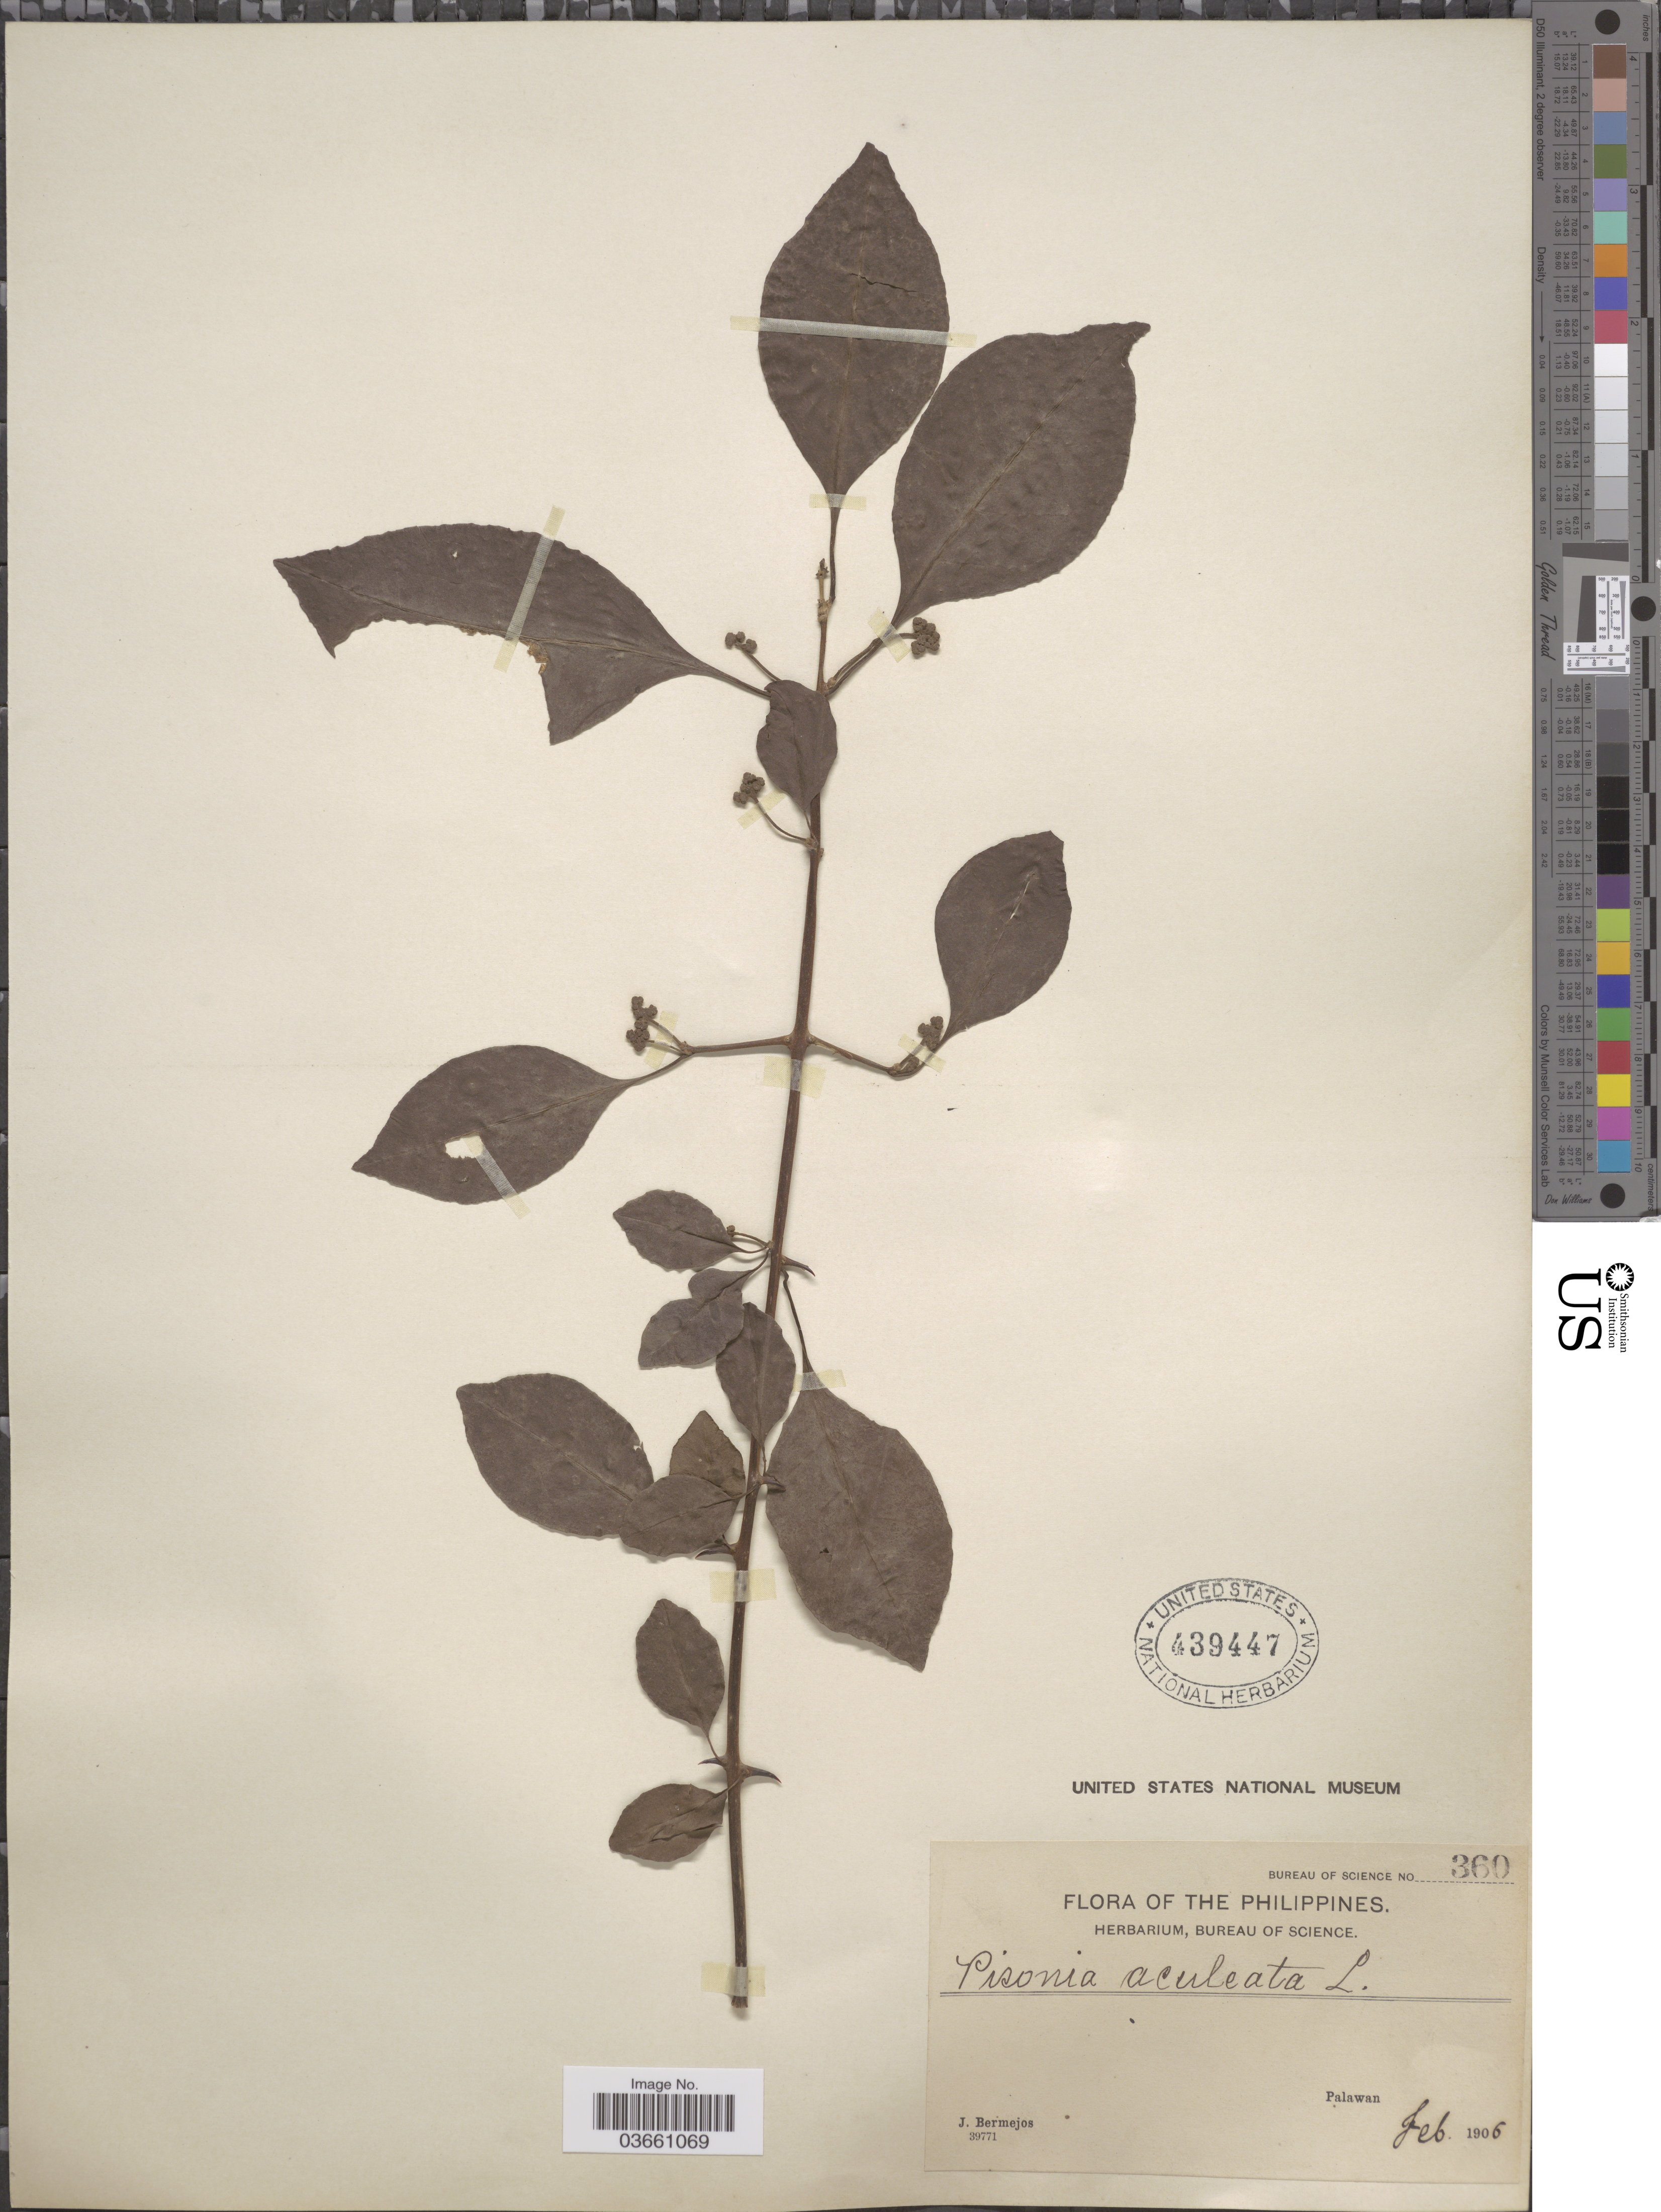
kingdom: Plantae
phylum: Tracheophyta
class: Magnoliopsida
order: Caryophyllales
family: Nyctaginaceae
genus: Pisonia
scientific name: Pisonia aculeata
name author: L.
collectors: J. Bermejos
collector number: Bureau of Science 360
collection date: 1905-02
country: Philippines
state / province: Mimaropa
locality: Palawan.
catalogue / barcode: US 439447